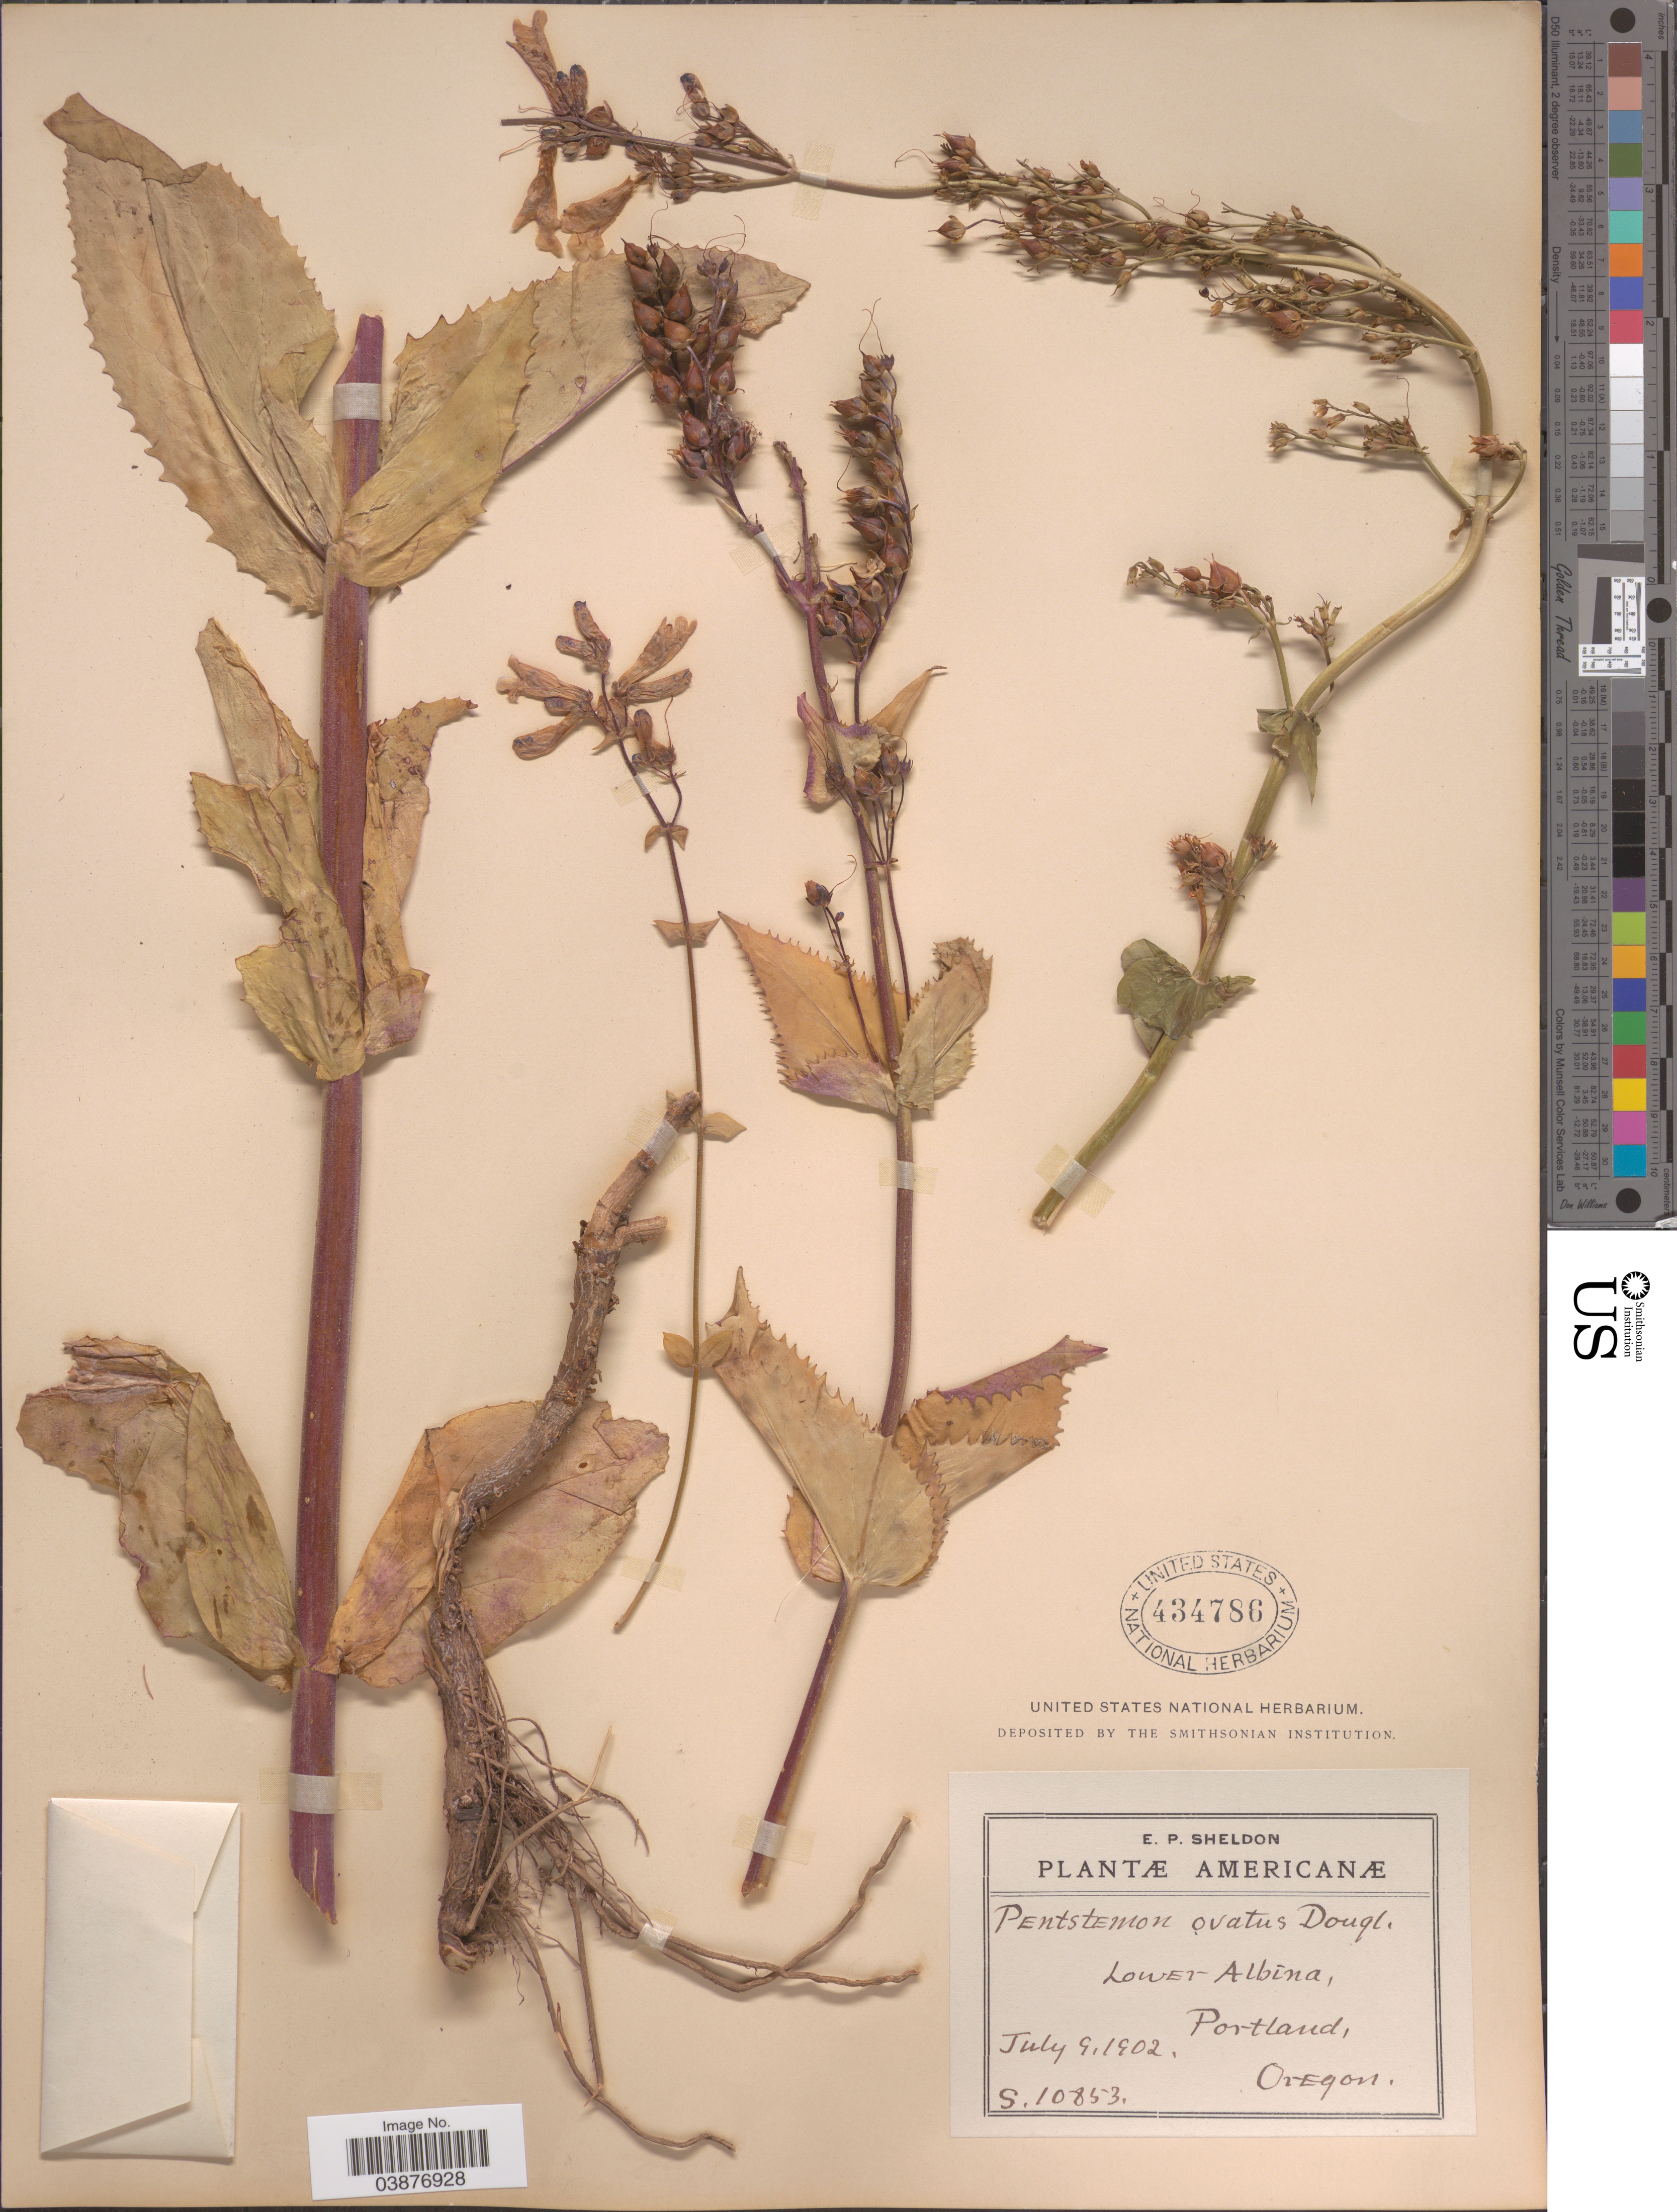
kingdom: Plantae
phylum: Tracheophyta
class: Magnoliopsida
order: Lamiales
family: Plantaginaceae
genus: Penstemon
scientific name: Penstemon ovatus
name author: Douglas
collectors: E. P. Sheldon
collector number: S.10853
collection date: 1902-07-09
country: United States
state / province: Oregon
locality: Lower Albina, Portland.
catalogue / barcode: US 434786